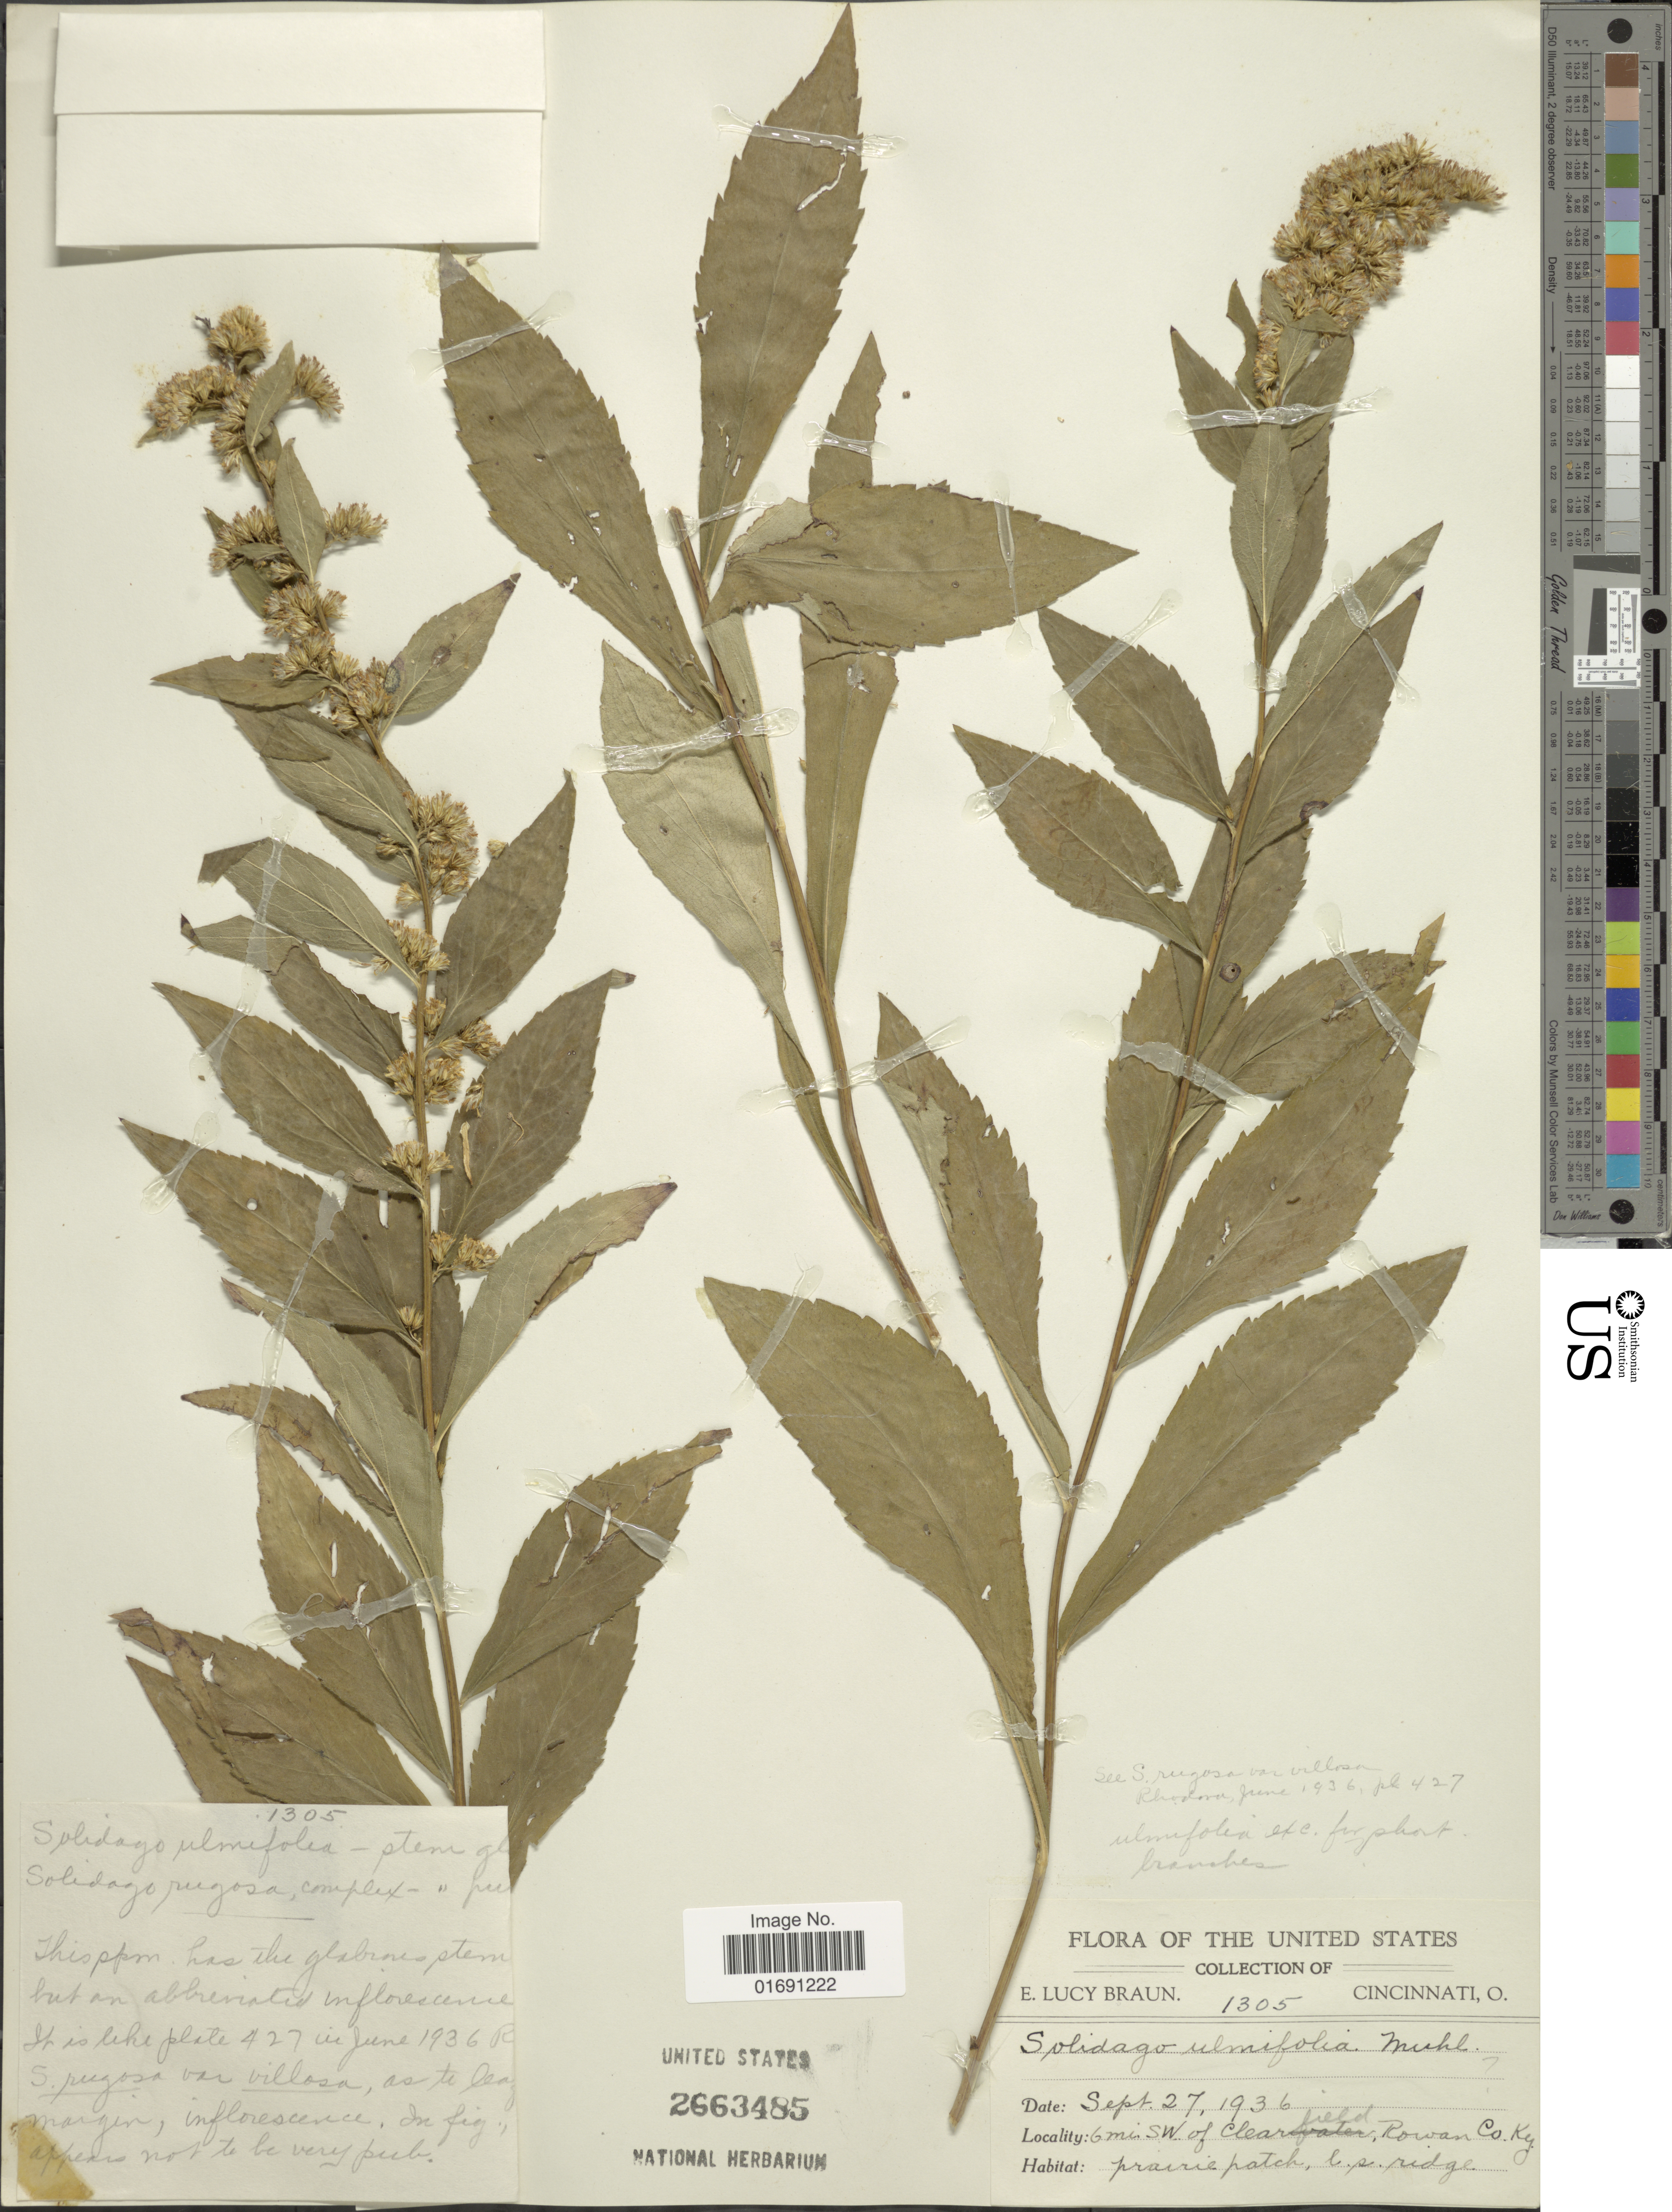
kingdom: Plantae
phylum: Tracheophyta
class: Magnoliopsida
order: Asterales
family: Asteraceae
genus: Solidago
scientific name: Solidago ulmifolia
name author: Muhl. ex Willd.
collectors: E. L. Braun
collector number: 1305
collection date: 1936-09-27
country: United States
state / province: Kentucky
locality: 6 mi SW of Clearfield, Rowan Co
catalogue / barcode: US 2663485